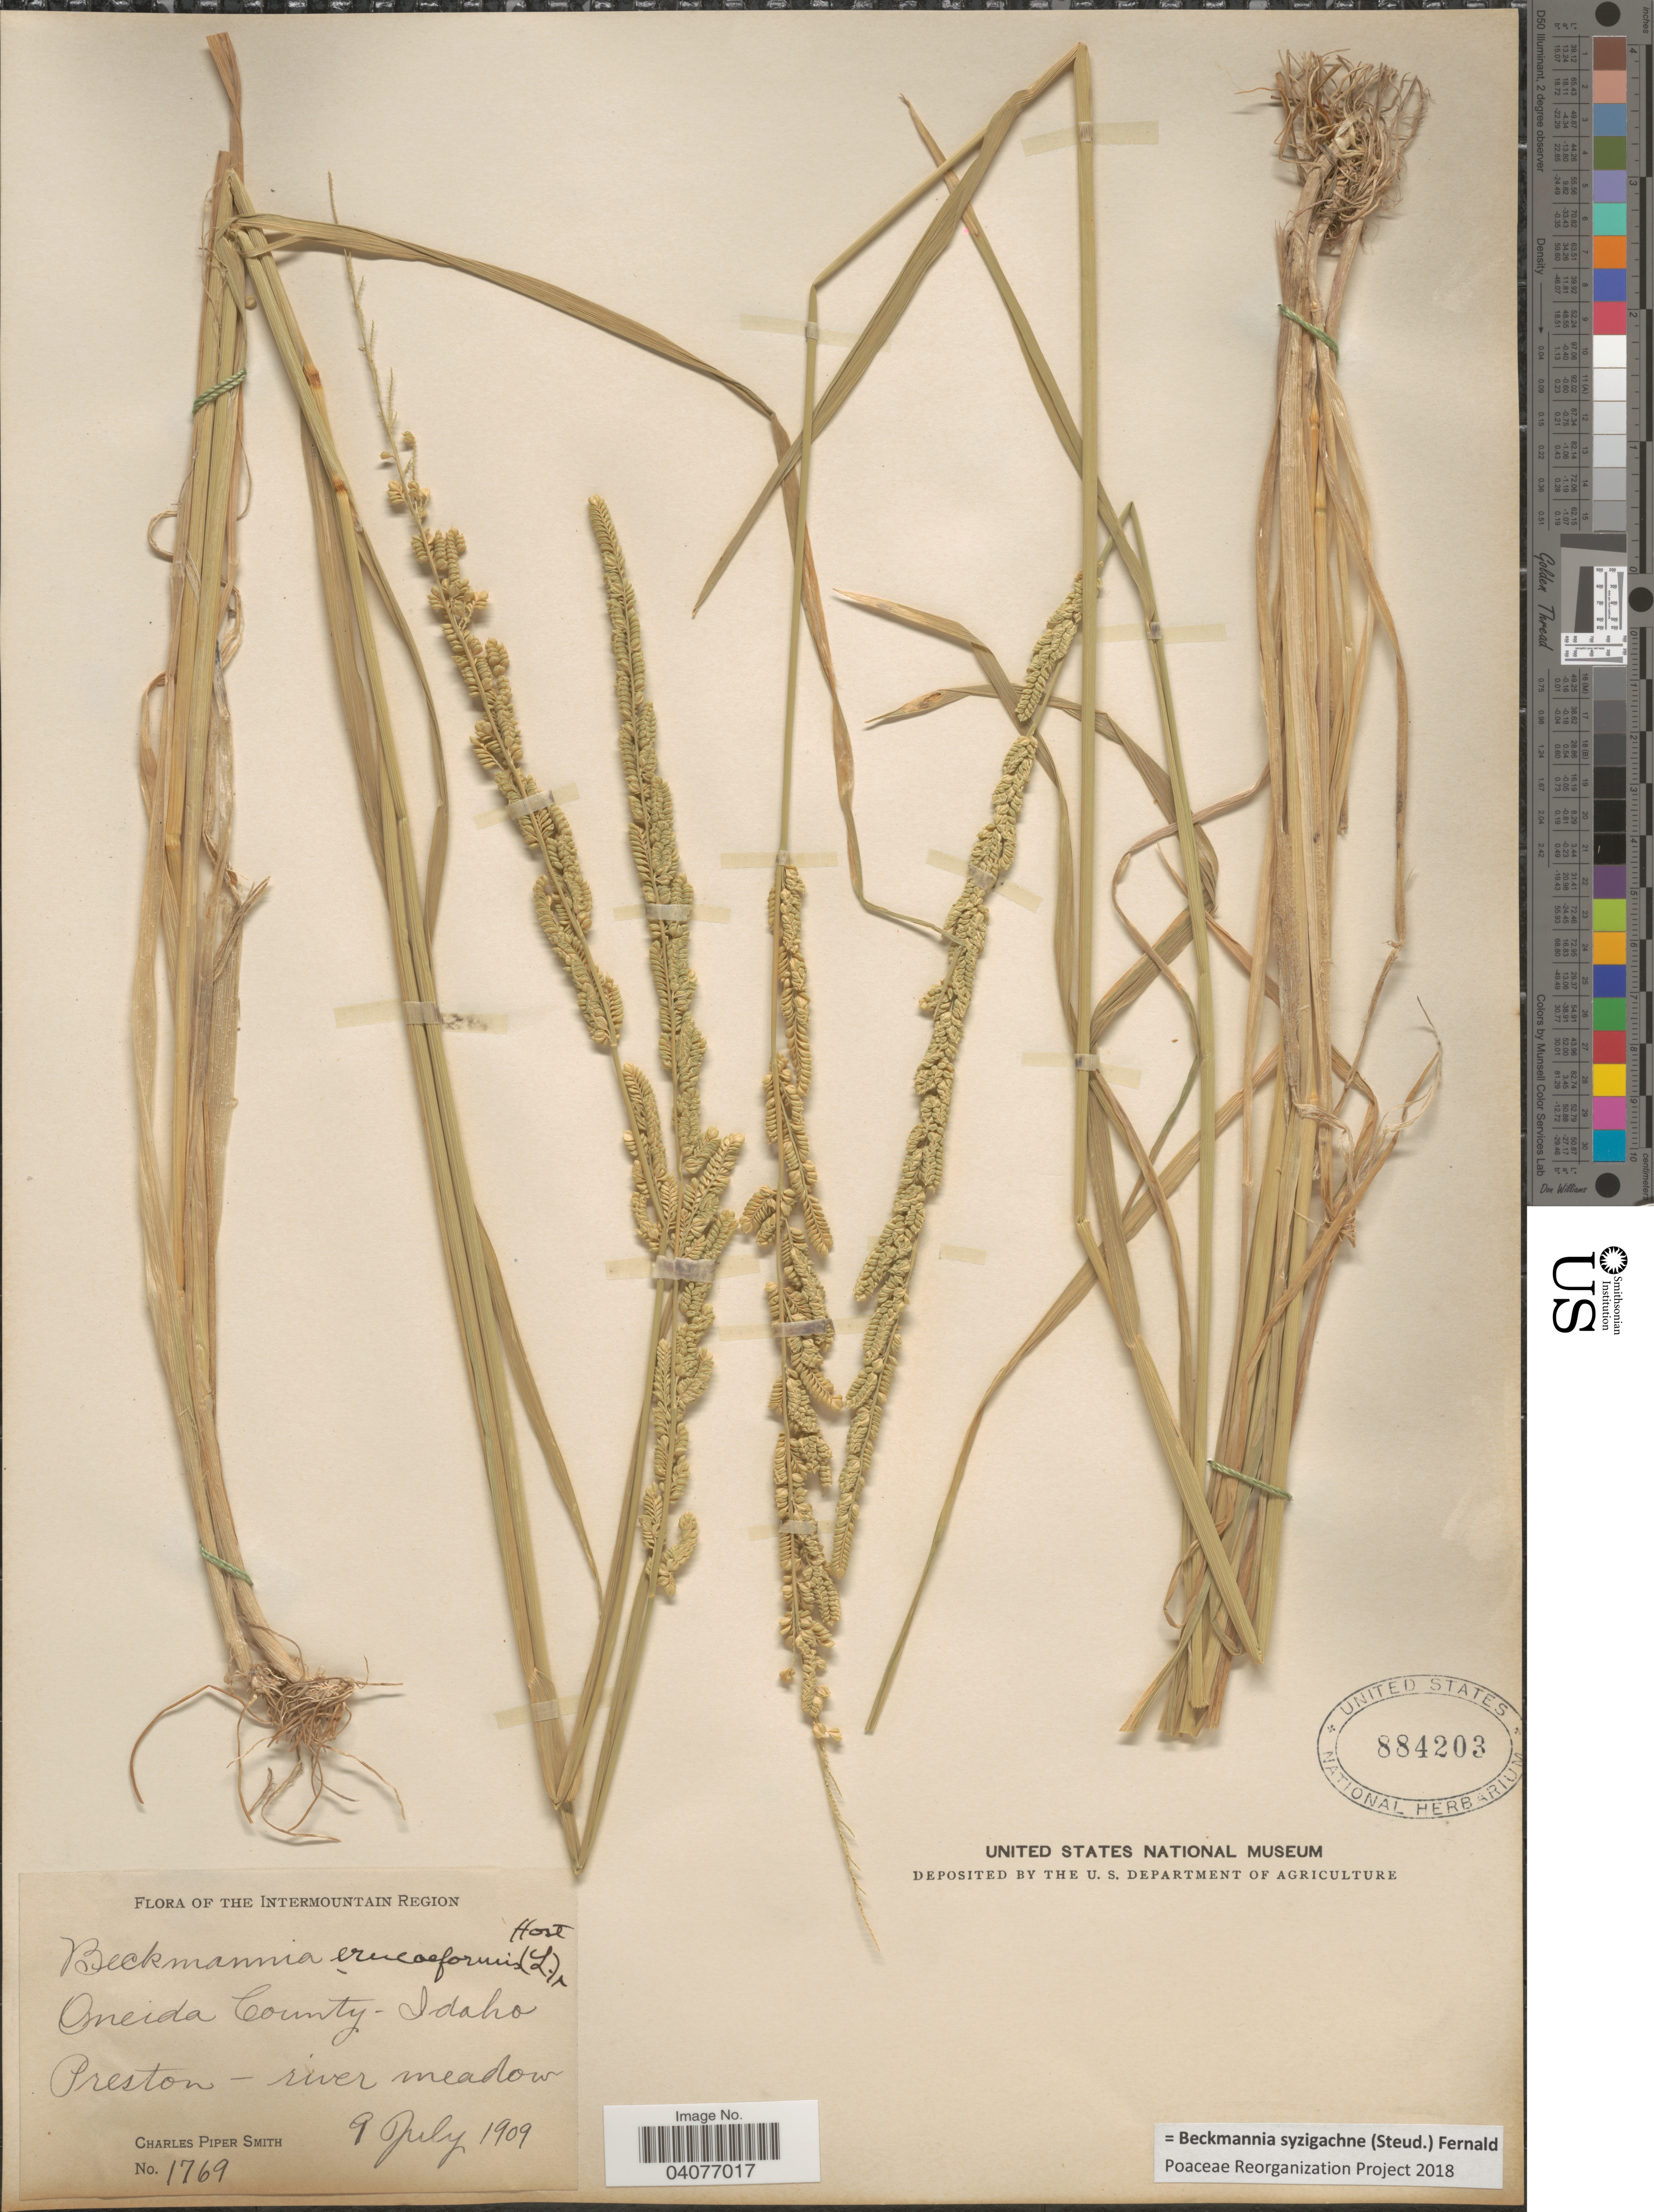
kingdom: Plantae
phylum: Tracheophyta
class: Liliopsida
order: Poales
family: Poaceae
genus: Beckmannia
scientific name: Beckmannia syzigachne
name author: (Steud.) Fernald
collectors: C. P. Smith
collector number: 1769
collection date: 1909-07-09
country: United States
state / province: Idaho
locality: The Intermountain Region. Oneida County. Preston - river meadow.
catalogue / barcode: US 884203